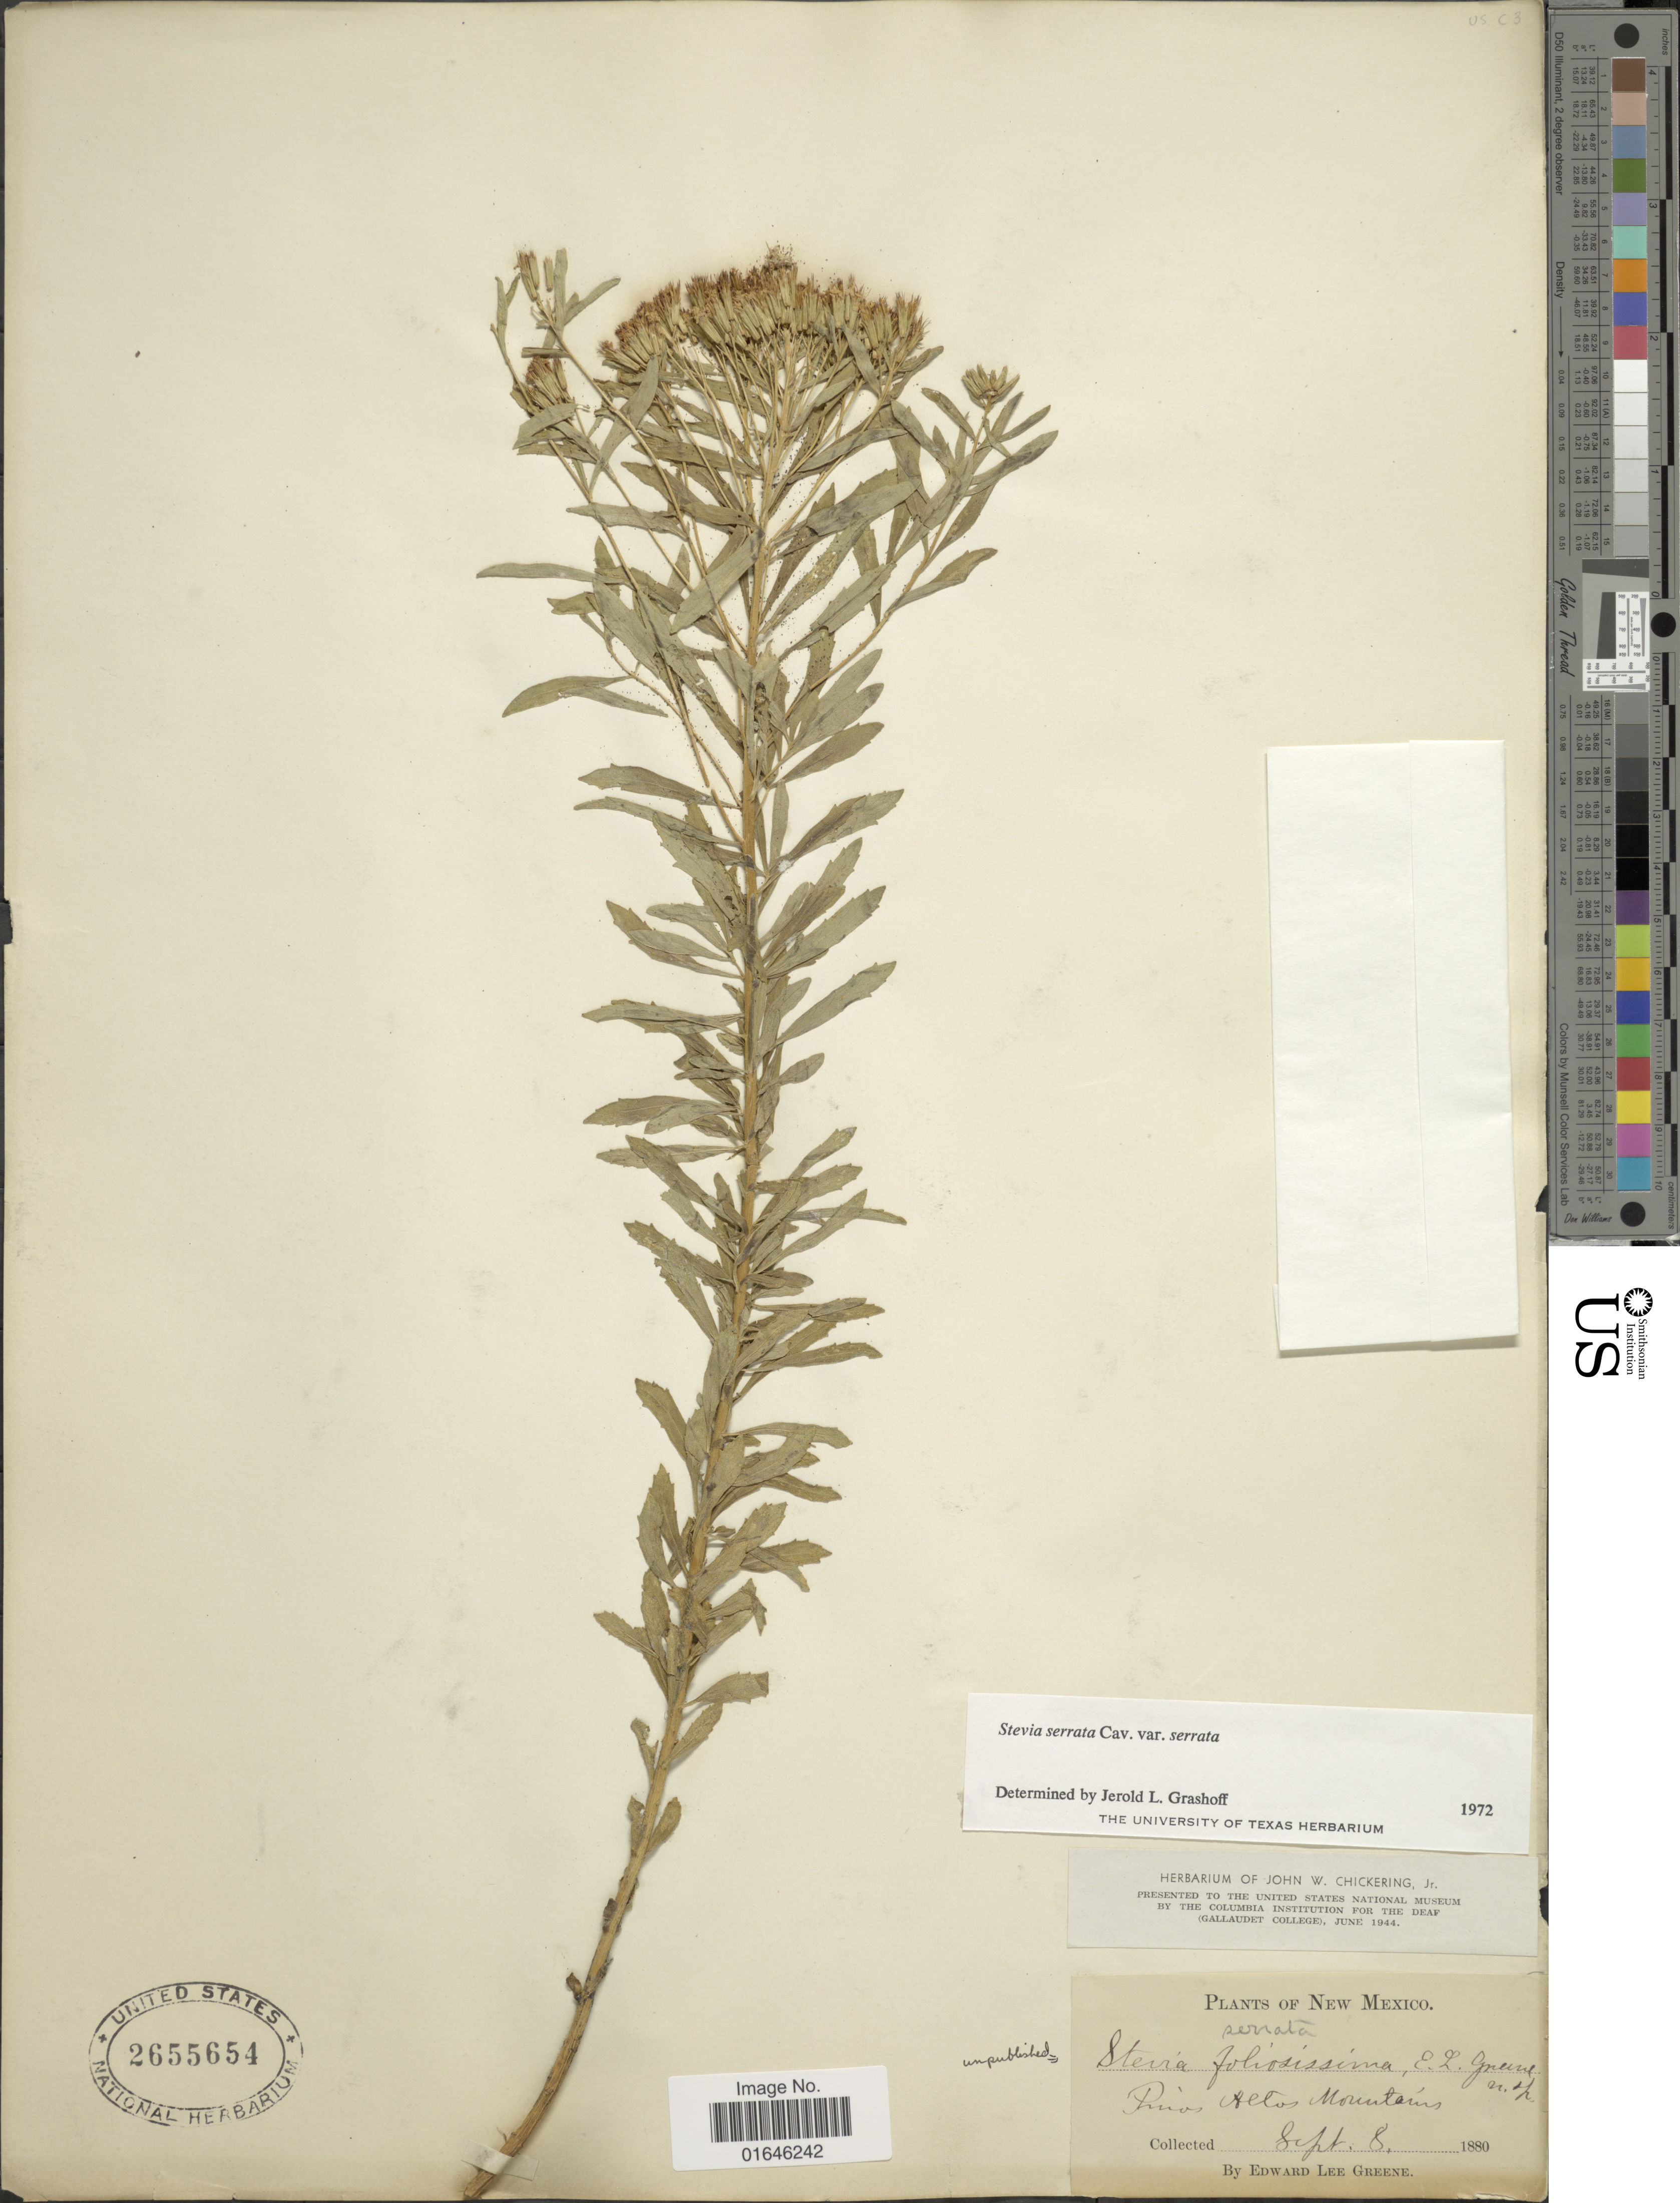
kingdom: Plantae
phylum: Tracheophyta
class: Magnoliopsida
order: Asterales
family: Asteraceae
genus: Stevia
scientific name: Stevia serrata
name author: Cav.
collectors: E. L. Greene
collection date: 1880-09-08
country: United States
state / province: New Mexico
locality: Pinos Altos Mountains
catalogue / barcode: US 2655654